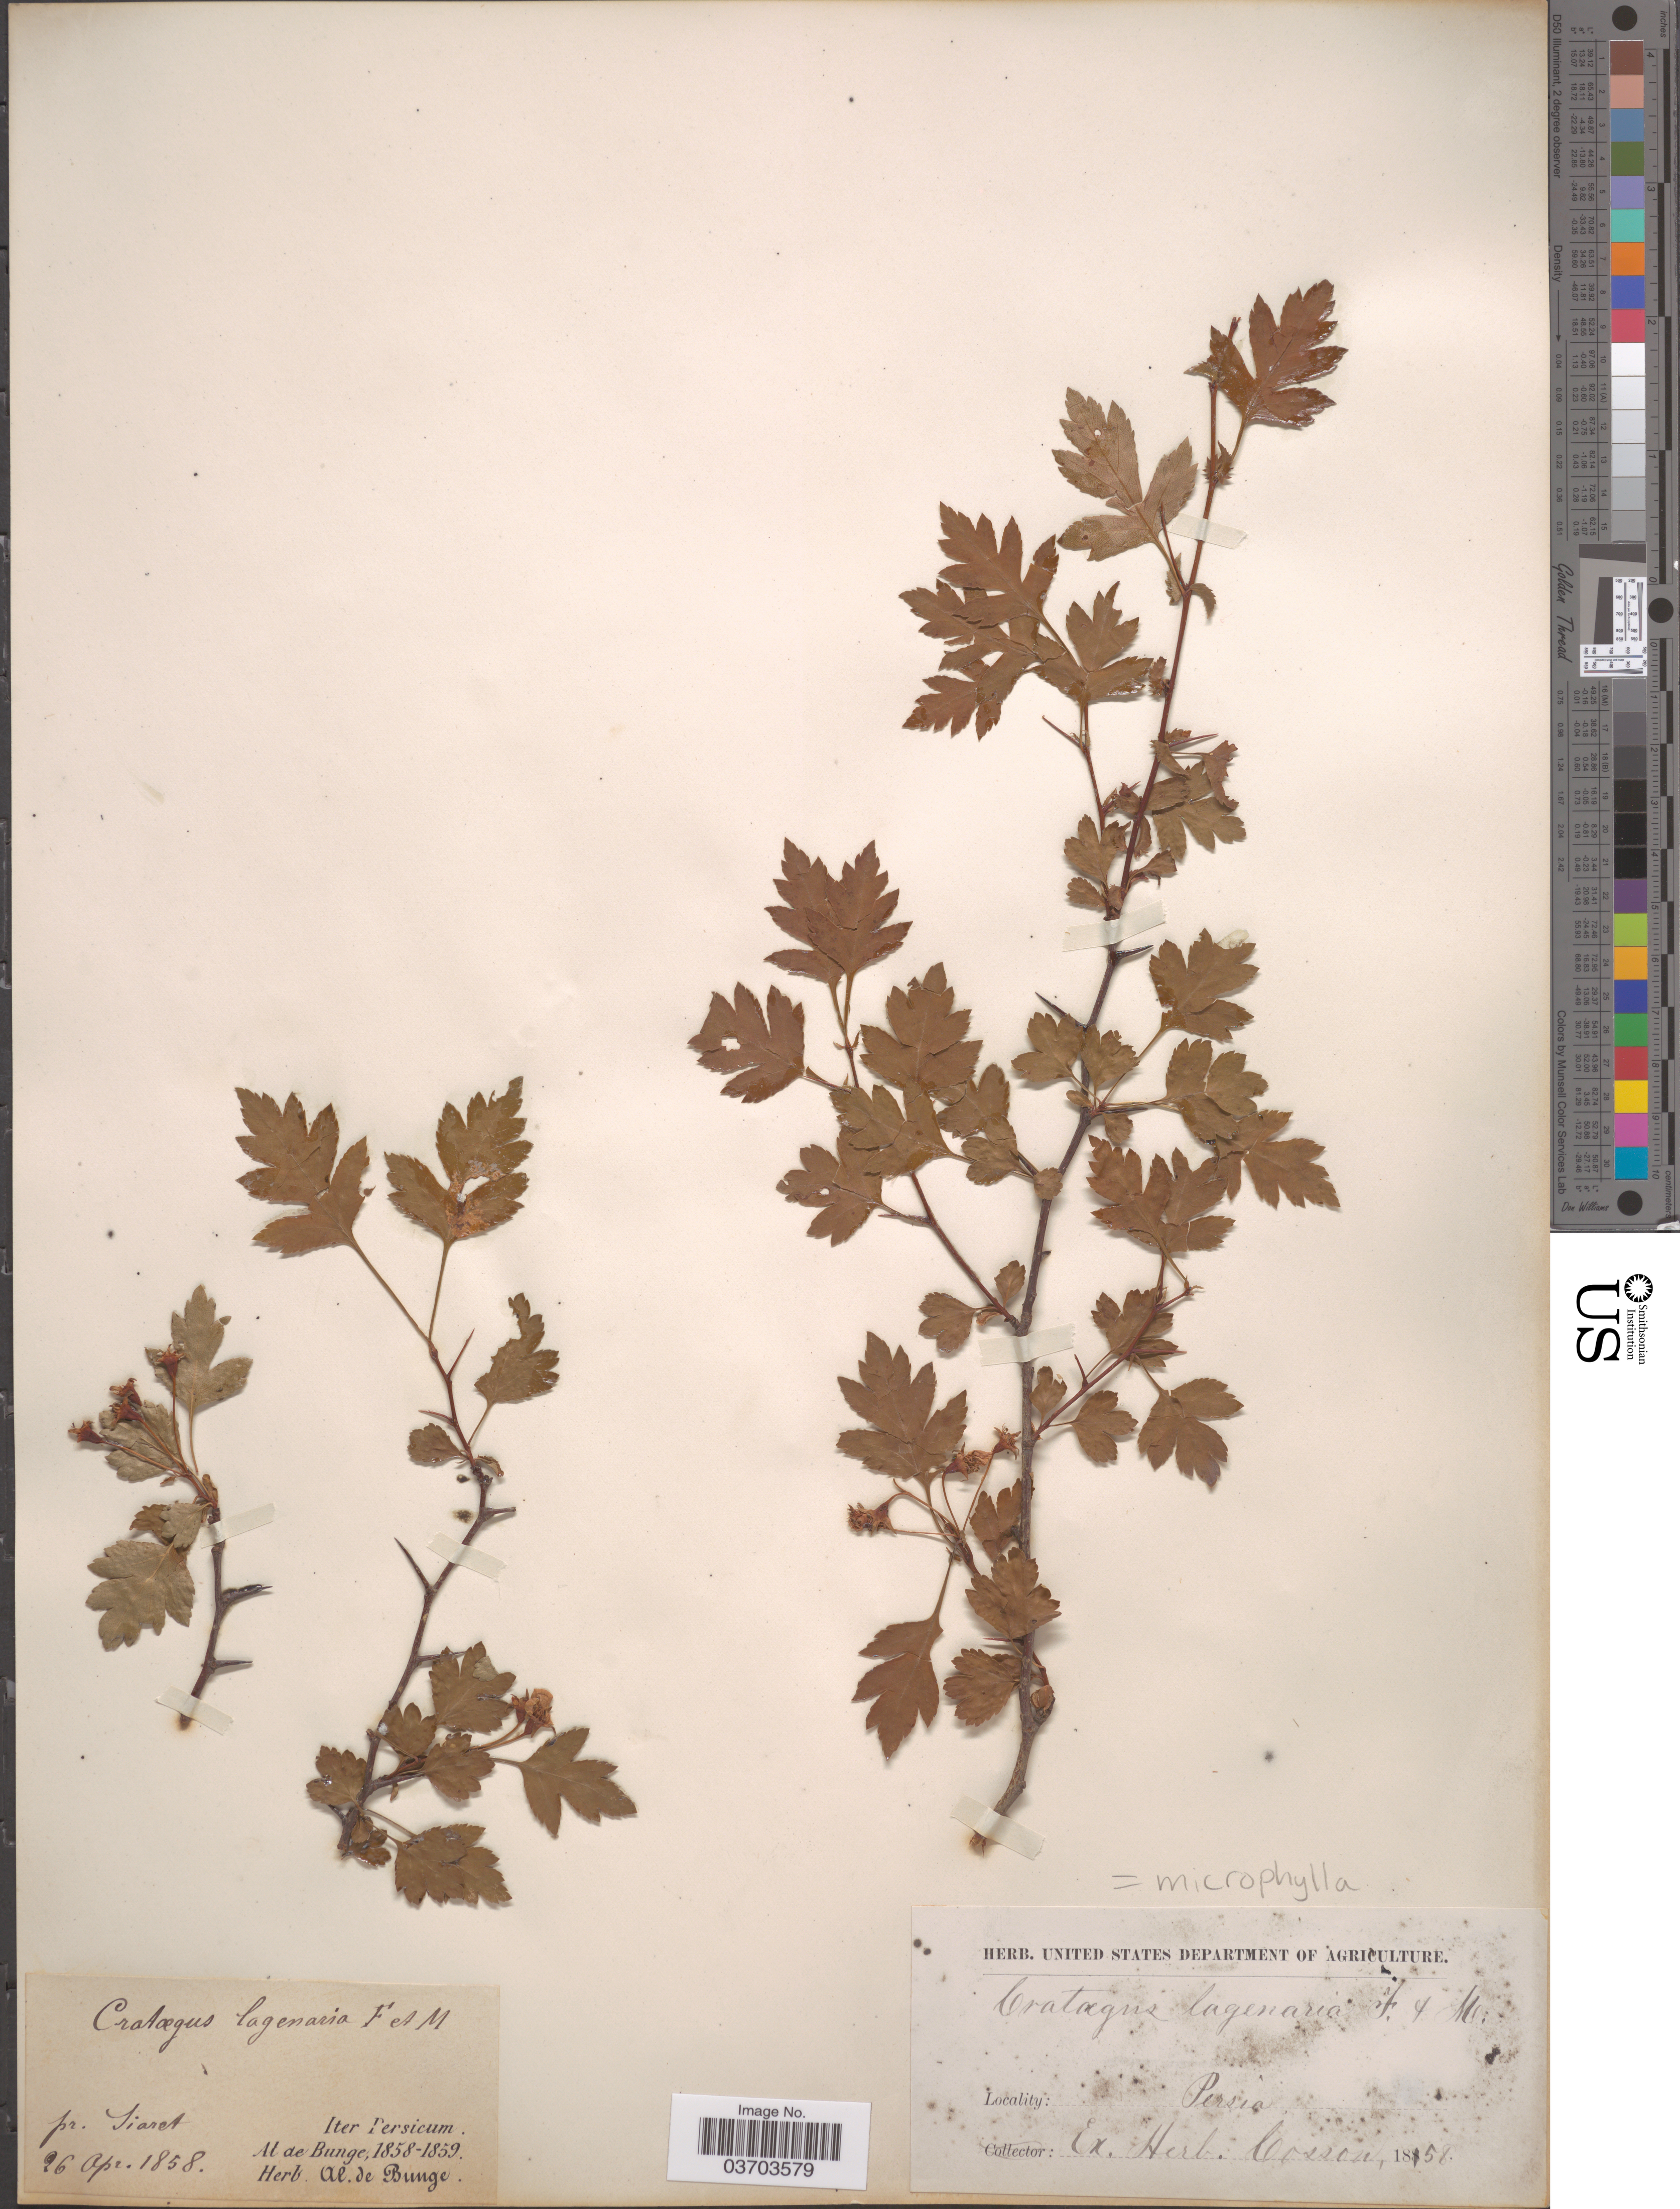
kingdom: Plantae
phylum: Tracheophyta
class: Magnoliopsida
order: Rosales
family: Rosaceae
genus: Crataegus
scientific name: Crataegus microphylla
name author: K. Koch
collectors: A. de Bunge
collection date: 1858-04-26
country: Iran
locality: Persia. Pr. Siaret [interpreted] Iter Persicum.